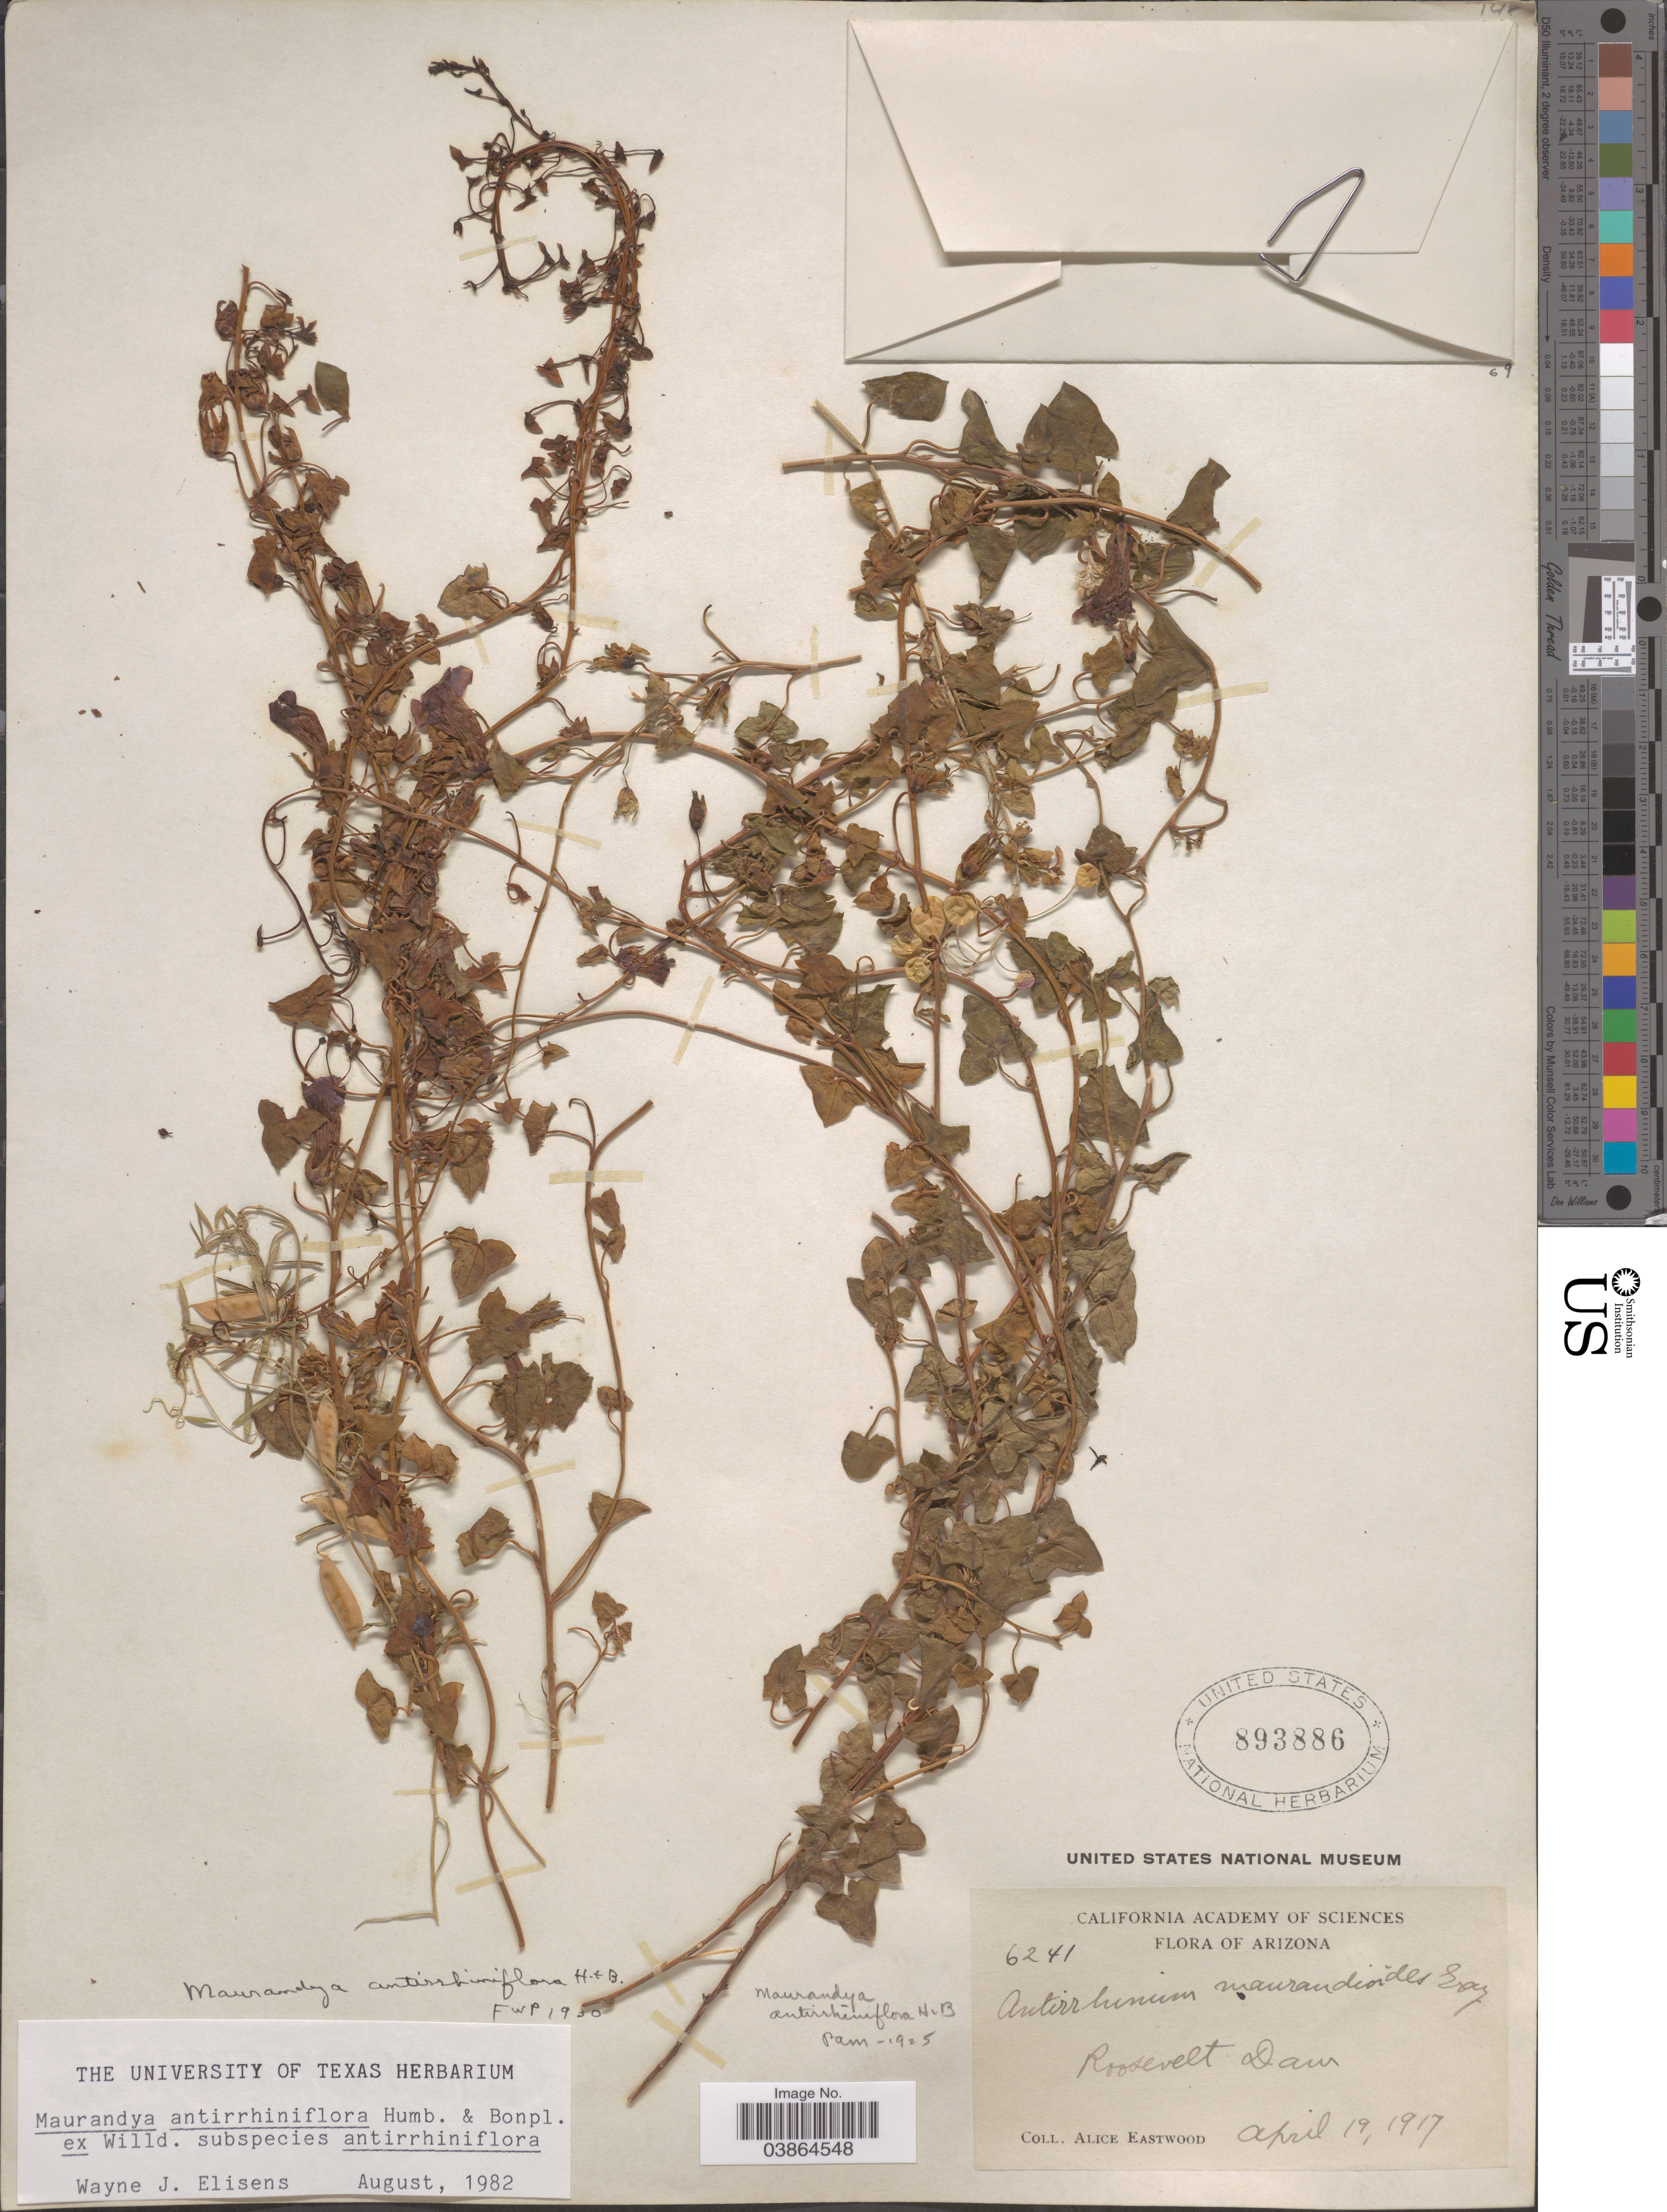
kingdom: Plantae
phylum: Tracheophyta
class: Magnoliopsida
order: Lamiales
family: Plantaginaceae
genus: Maurandya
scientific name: Maurandya antirrhiniflora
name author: Humb. & Bonpl. ex Willd.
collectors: A. Eastwood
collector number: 6241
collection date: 1917-04-19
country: United States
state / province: Arizona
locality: Roosevelt Dam.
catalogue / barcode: US 893886